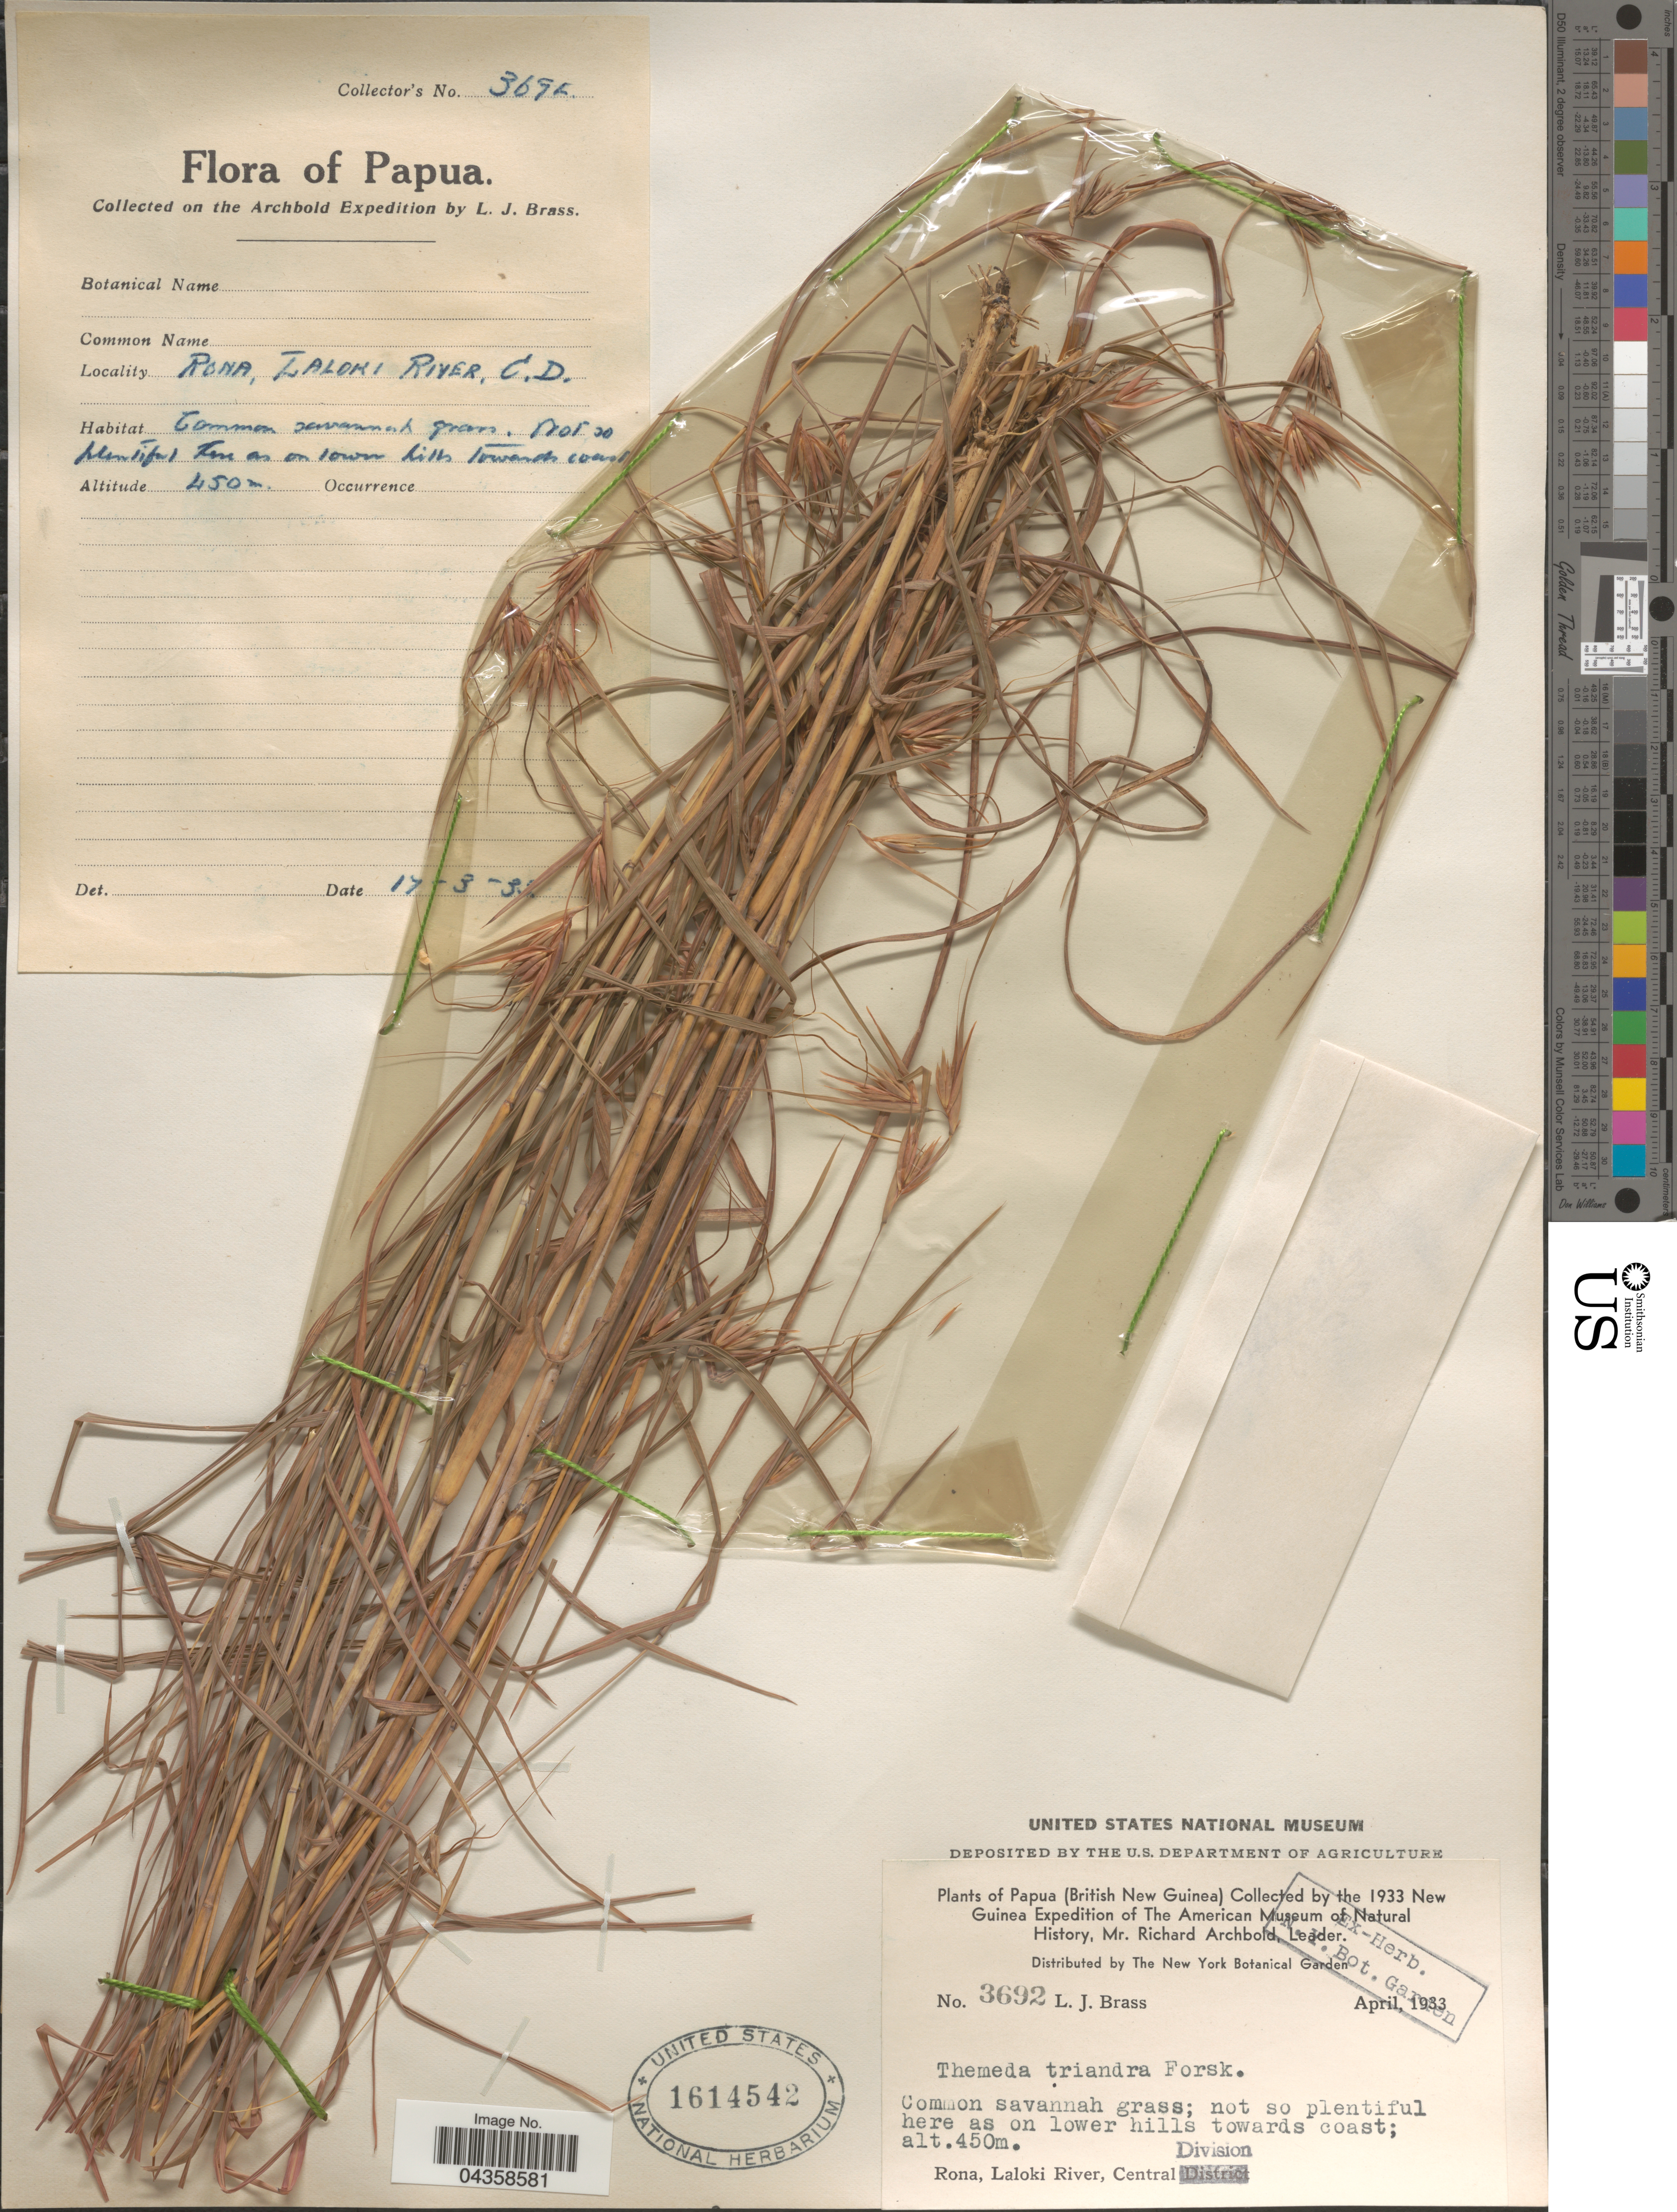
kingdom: Plantae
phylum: Tracheophyta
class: Liliopsida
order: Poales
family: Poaceae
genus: Themeda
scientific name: Themeda triandra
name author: Forssk.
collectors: L. J. Brass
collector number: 3692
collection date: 1933-04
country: Papua New Guinea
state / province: Central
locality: Papua (British New Guinea). 1933 New Guinea Expedition of The American Museum of Natural History. Rona, Laloki River, Central Division.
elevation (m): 450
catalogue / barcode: US 1614542